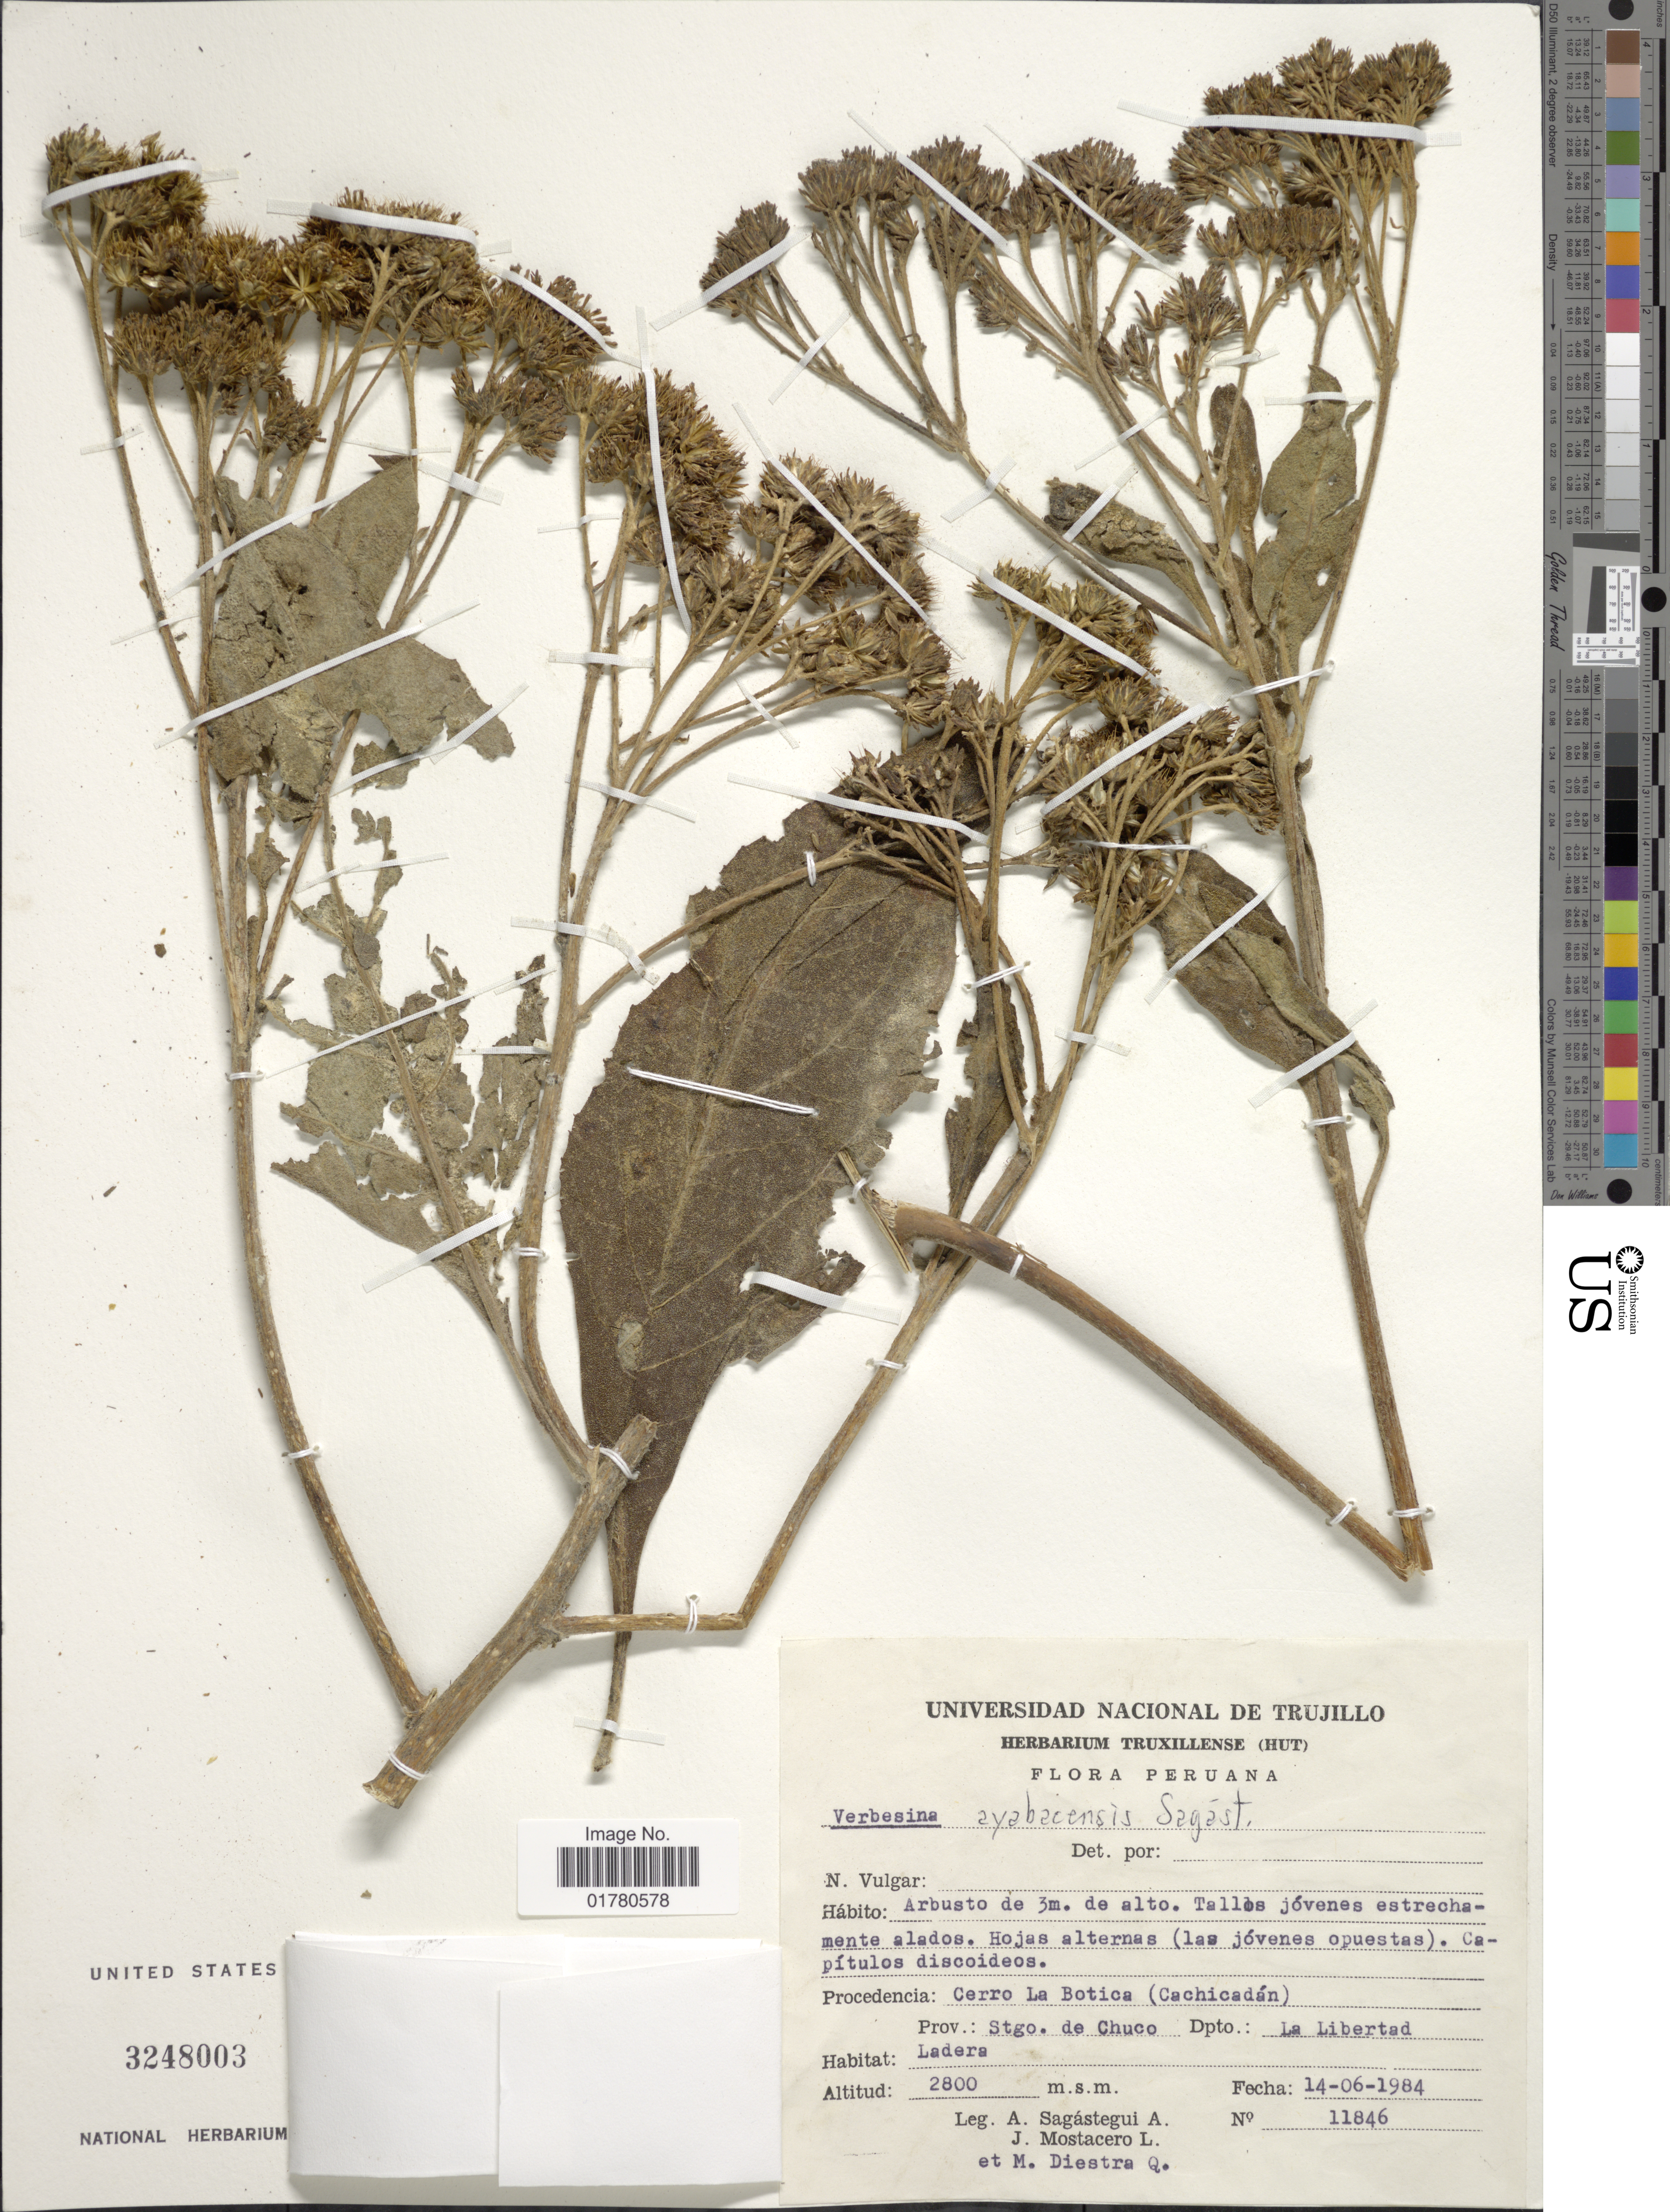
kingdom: Plantae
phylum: Tracheophyta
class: Magnoliopsida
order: Asterales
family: Asteraceae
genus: Verbesina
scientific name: Verbesina ayabacensis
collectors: A. Sagástegui A., J. Mostacero L. & M. Diestra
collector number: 11846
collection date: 1984-06-14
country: Peru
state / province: La Libertad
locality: Cerro La Botica (Cachicadán) prov: Stgo de Chuco, Dpto La Libertad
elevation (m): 2800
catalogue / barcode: US 3248003